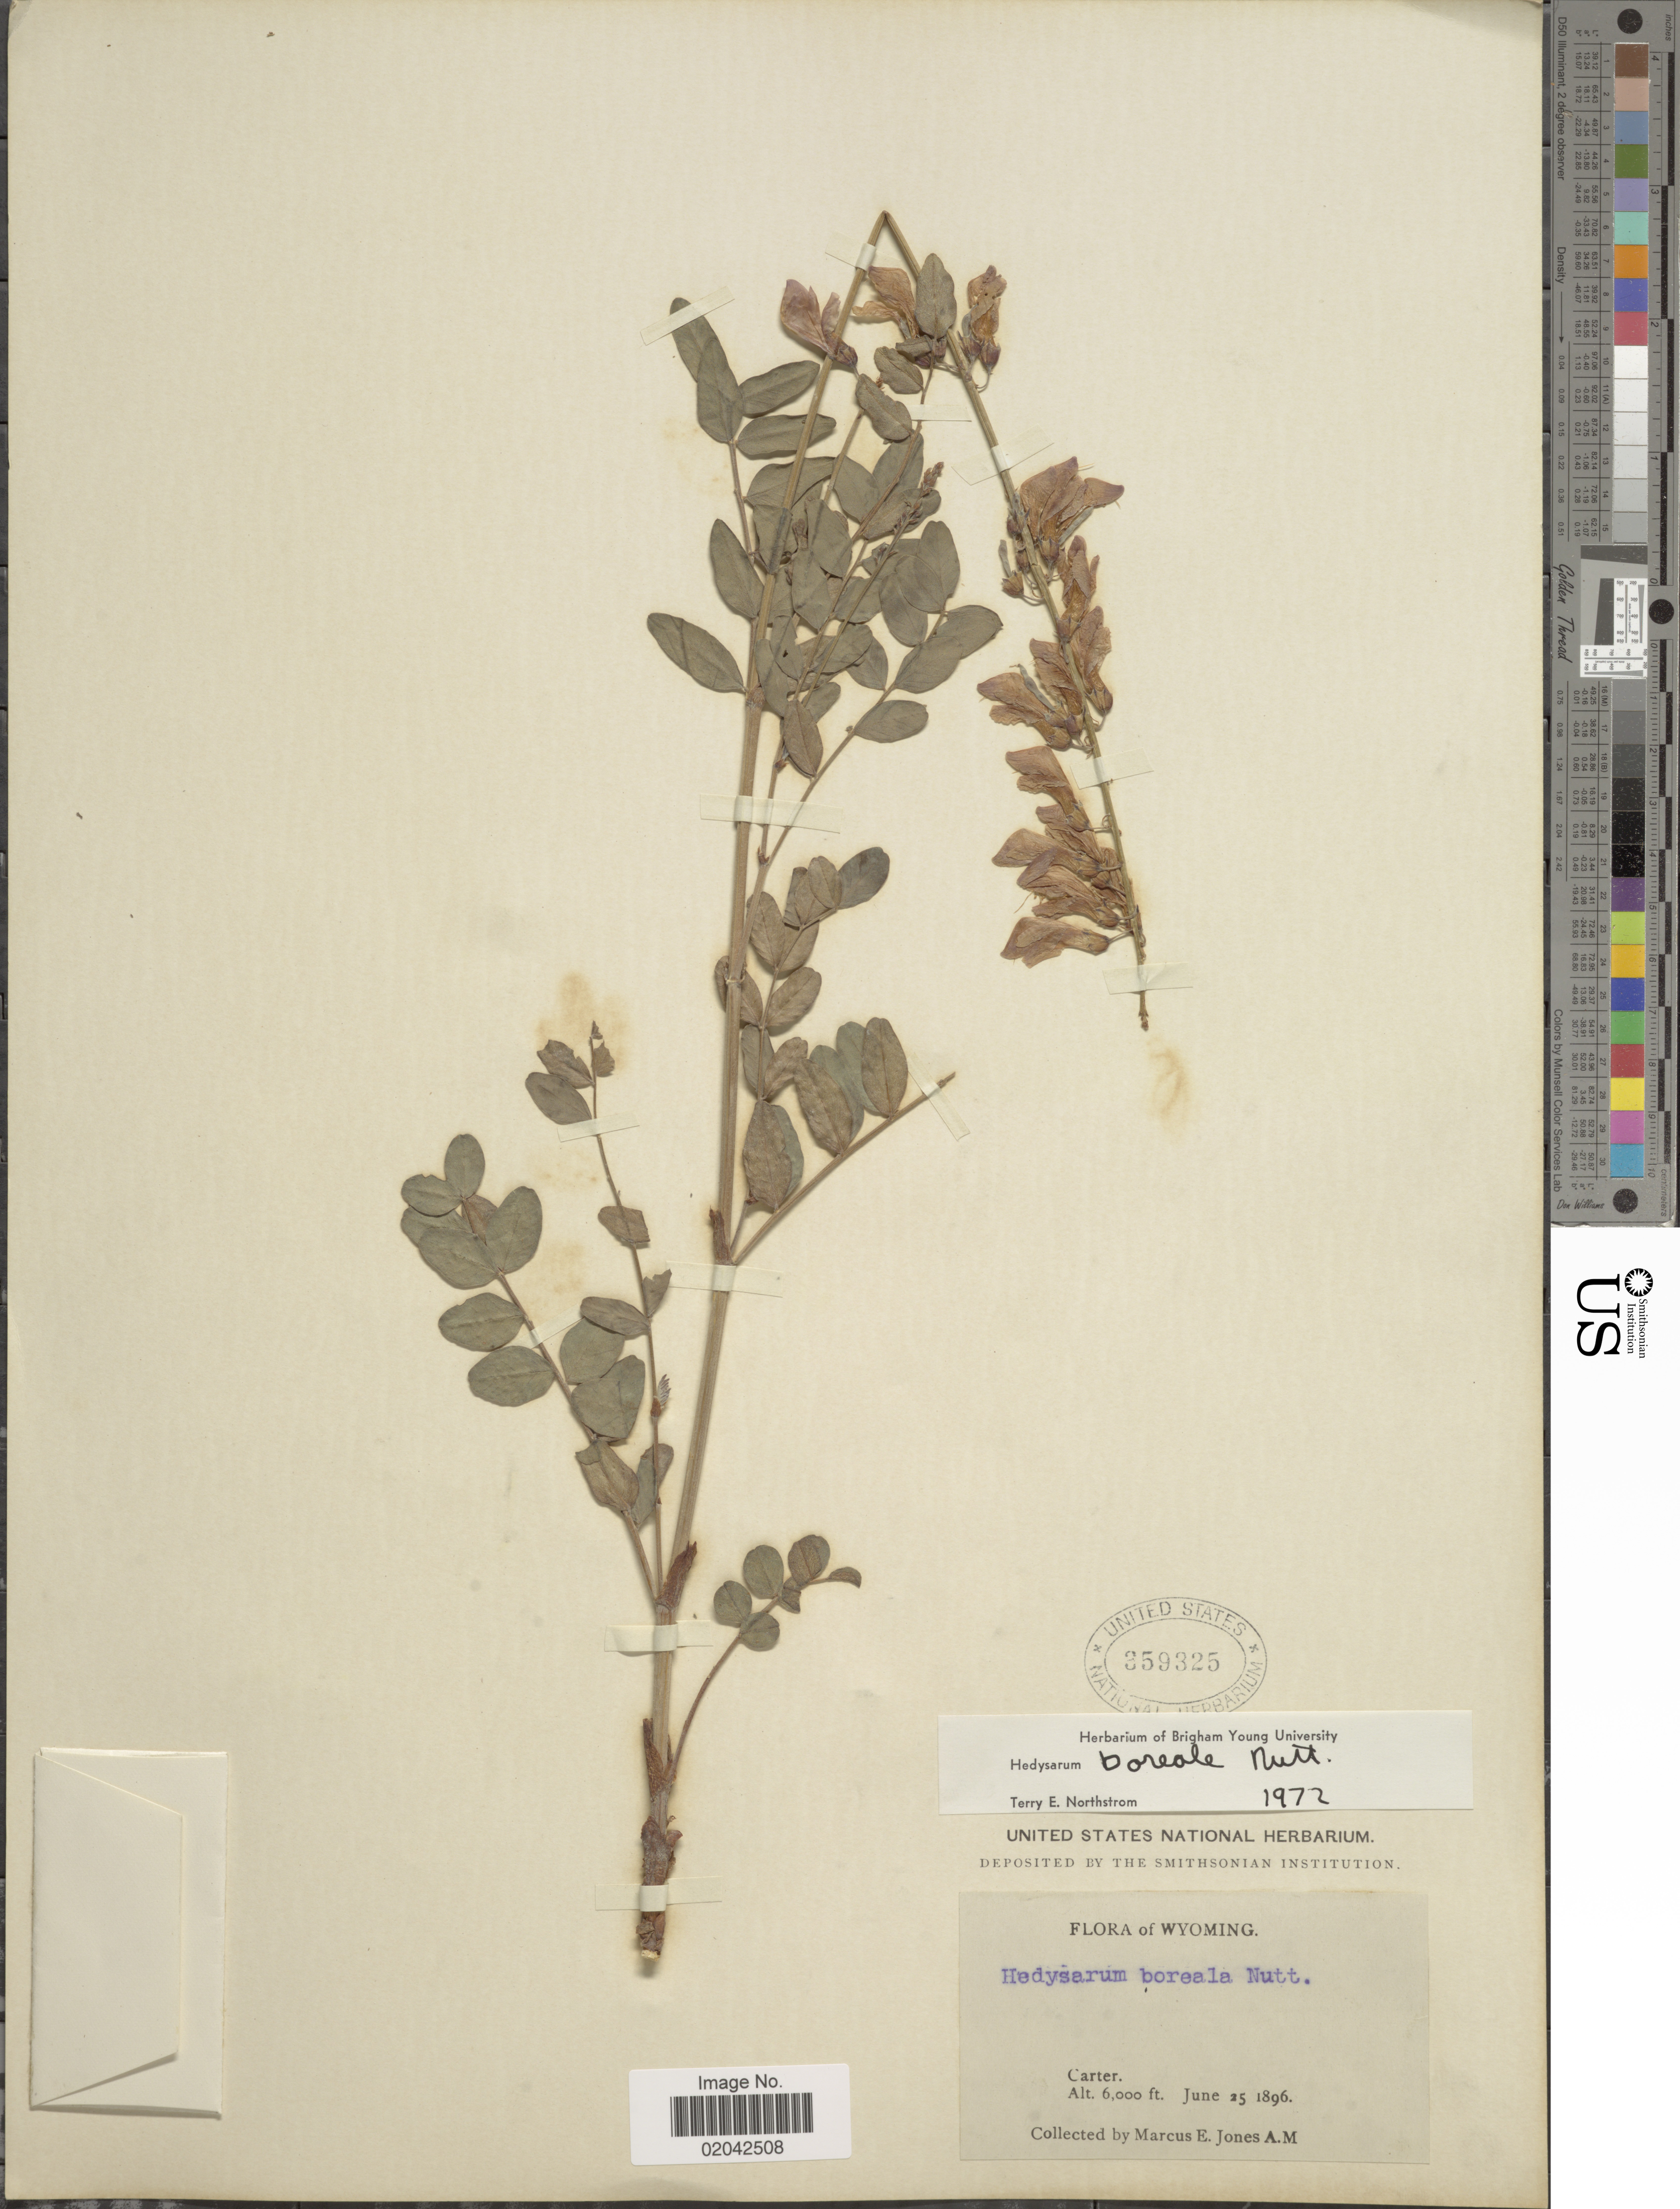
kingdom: Plantae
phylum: Tracheophyta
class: Magnoliopsida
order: Fabales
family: Fabaceae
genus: Hedysarum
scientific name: Hedysarum boreale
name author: Nutt.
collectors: M. E. Jones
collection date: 1896-06-25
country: United States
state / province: Wyoming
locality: Carter.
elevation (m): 1829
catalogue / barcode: US 359325